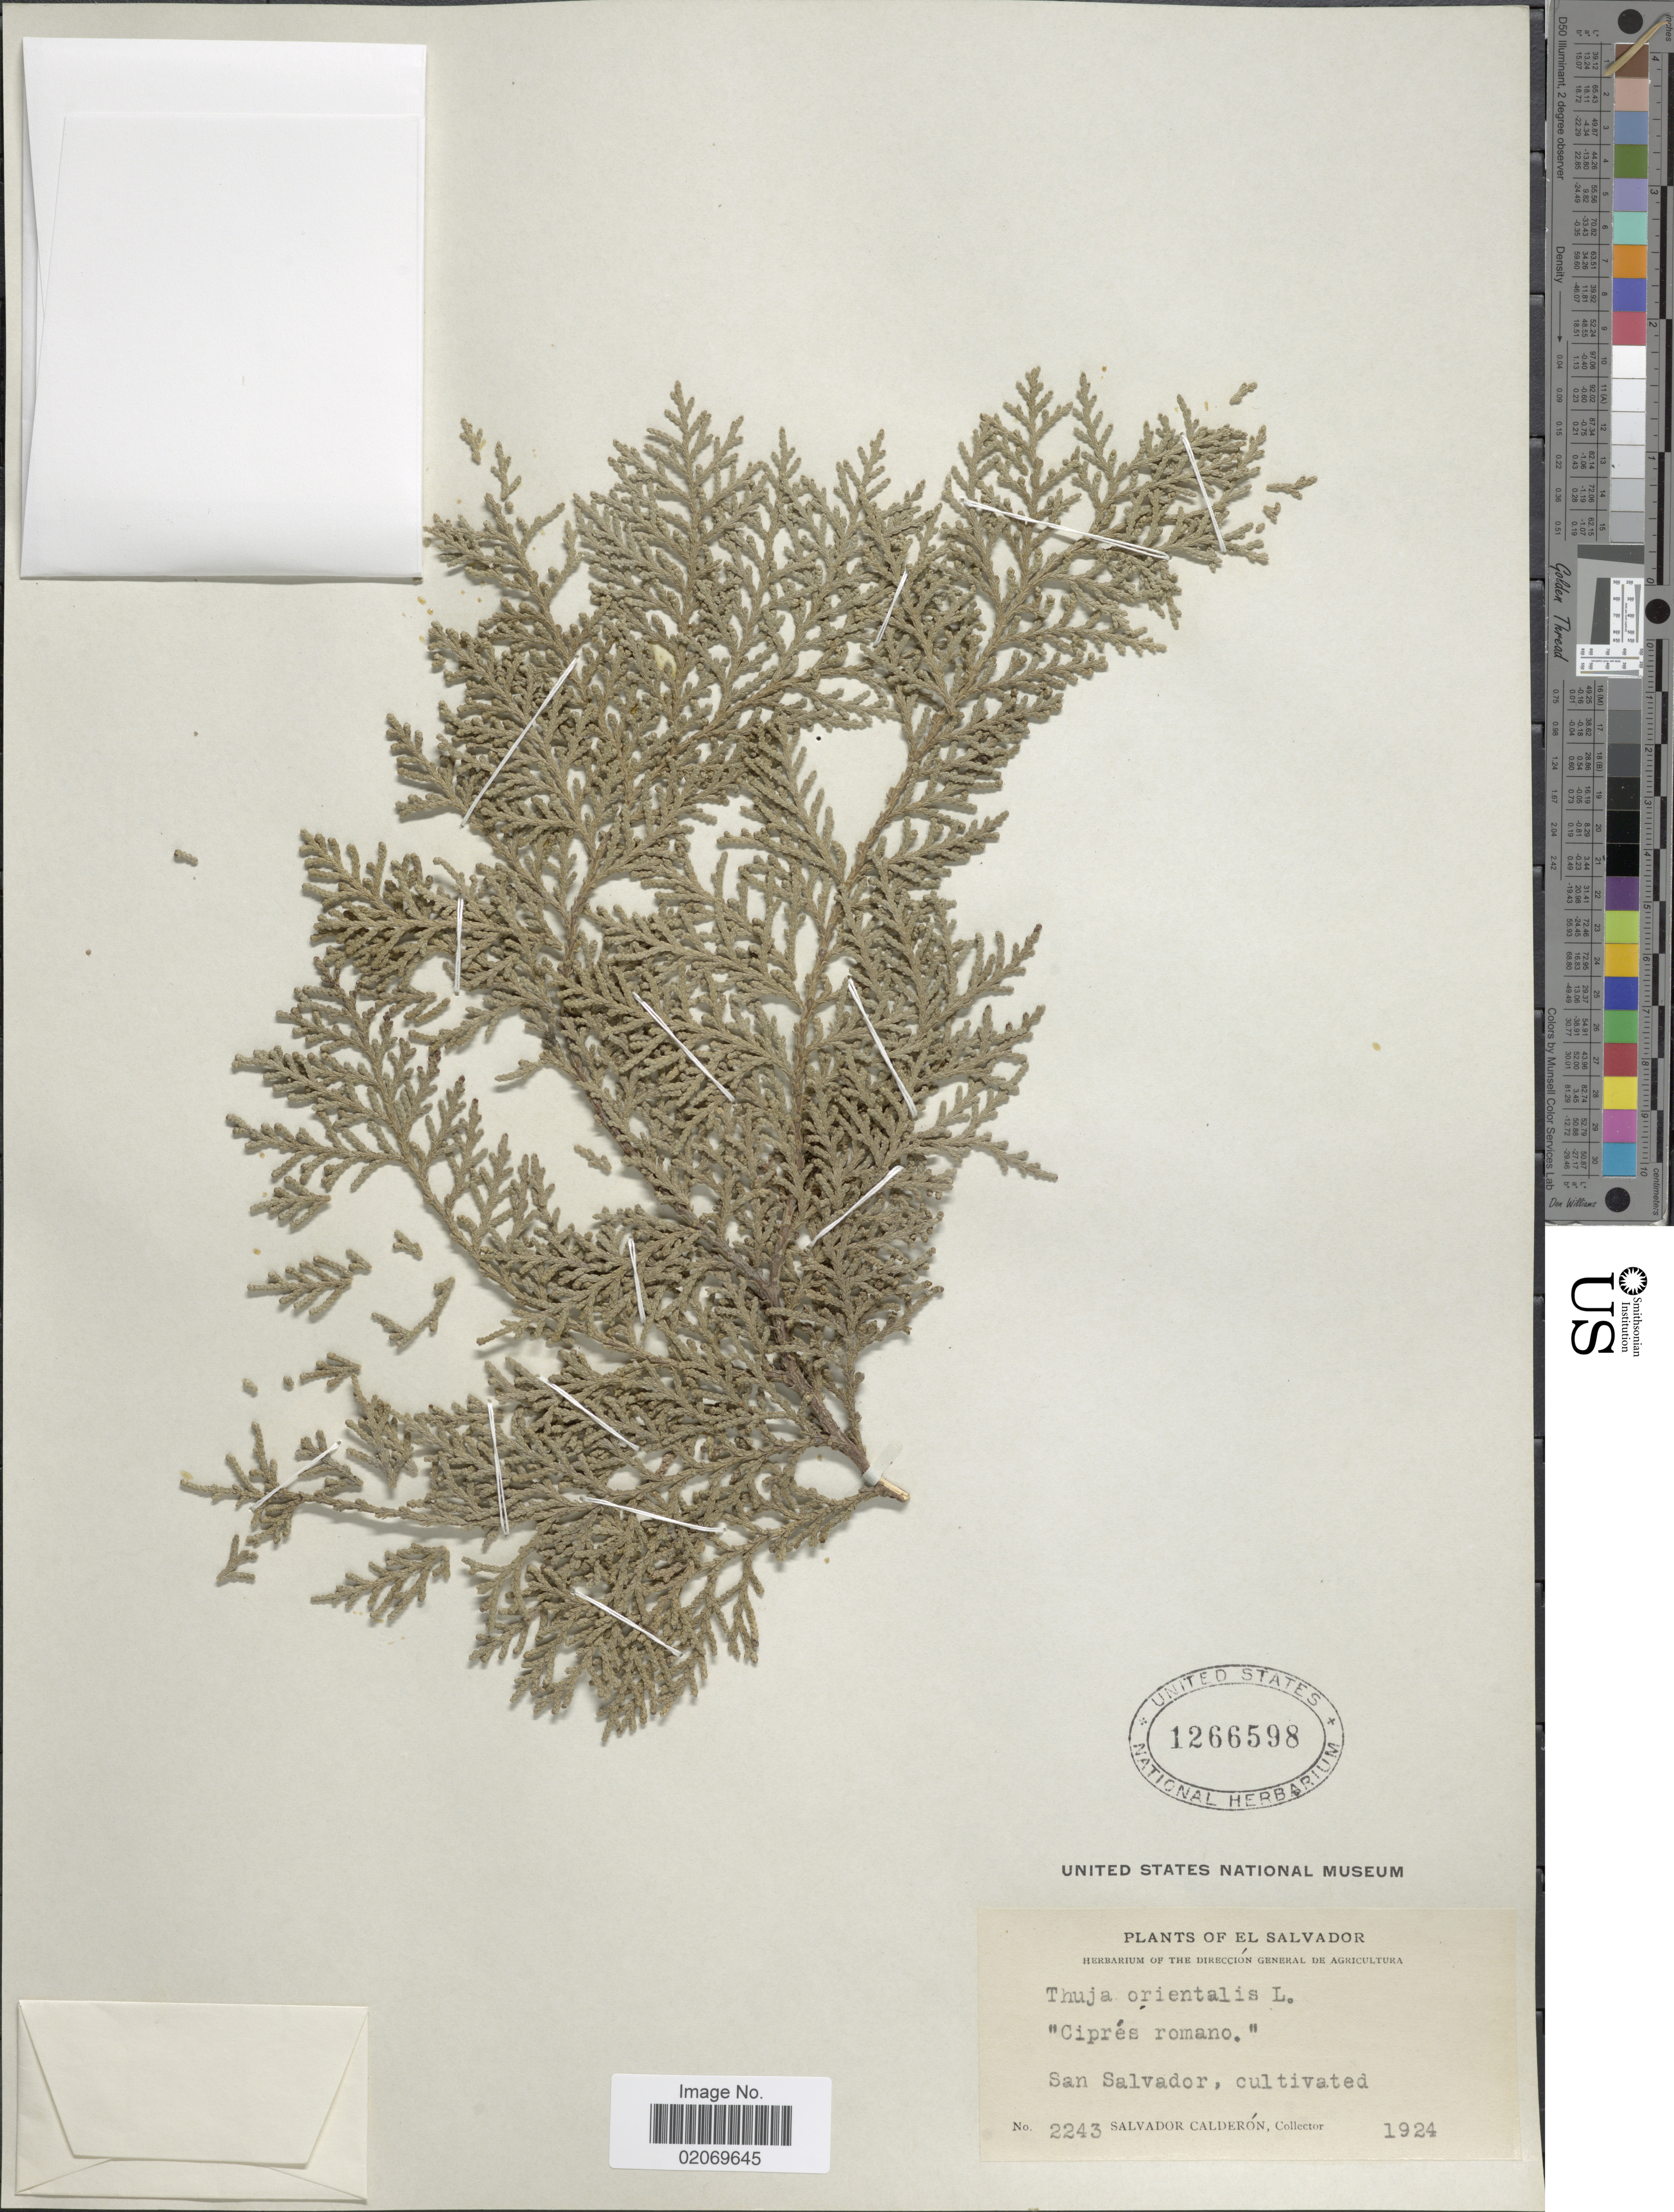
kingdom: Plantae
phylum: Tracheophyta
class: Pinopsida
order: Pinales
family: Cupressaceae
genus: Thuja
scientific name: Thuja orientalis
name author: L.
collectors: S. Calderón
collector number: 2243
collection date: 1924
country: El Salvador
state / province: San Salvador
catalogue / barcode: US 1266598